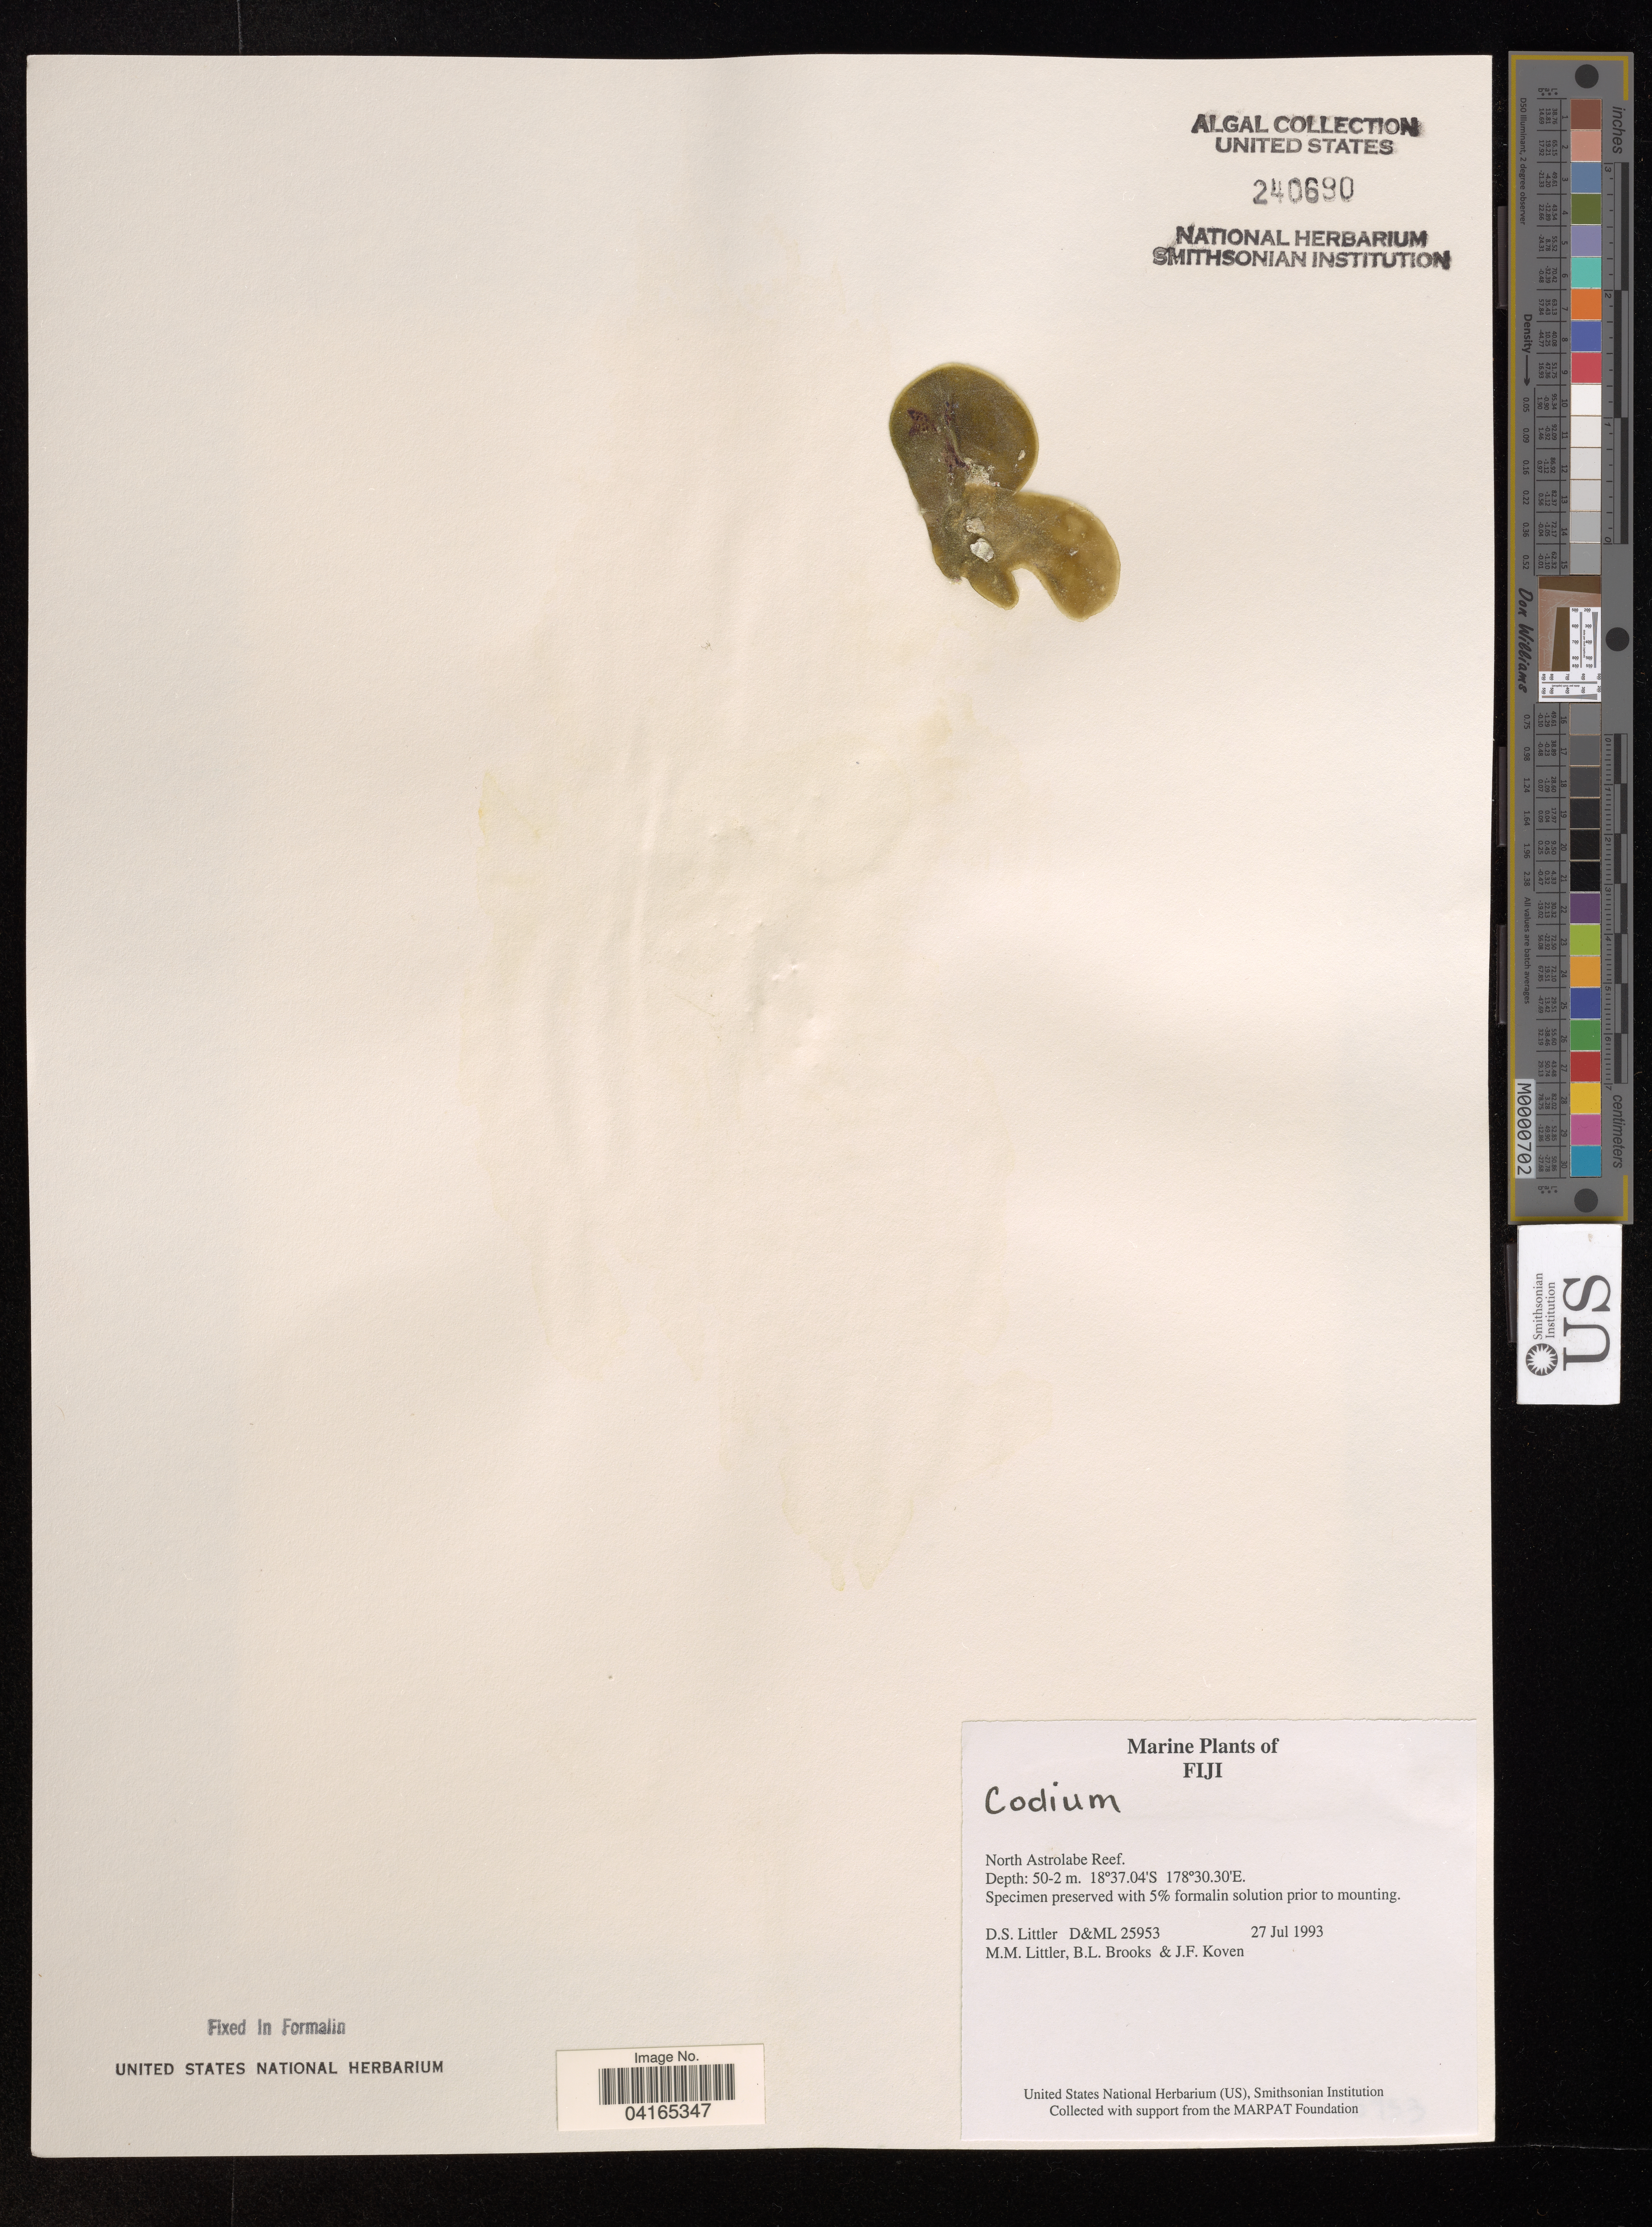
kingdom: Plantae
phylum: Chlorophyta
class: Ulvophyceae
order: Bryopsidales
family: Codiaceae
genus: Codium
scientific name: Codium sp.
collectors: D. S. Littler, M. M. Littler, B. Brooks & J. Koven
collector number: D&ML 25953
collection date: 1993-07-27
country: Fiji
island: North Astrolabe Reef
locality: North Astrolabe Reef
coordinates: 18 34.04 S, 178 30.30 E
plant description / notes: Specimen preserved with 5% formalin solution prior to mounting.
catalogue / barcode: US 240690